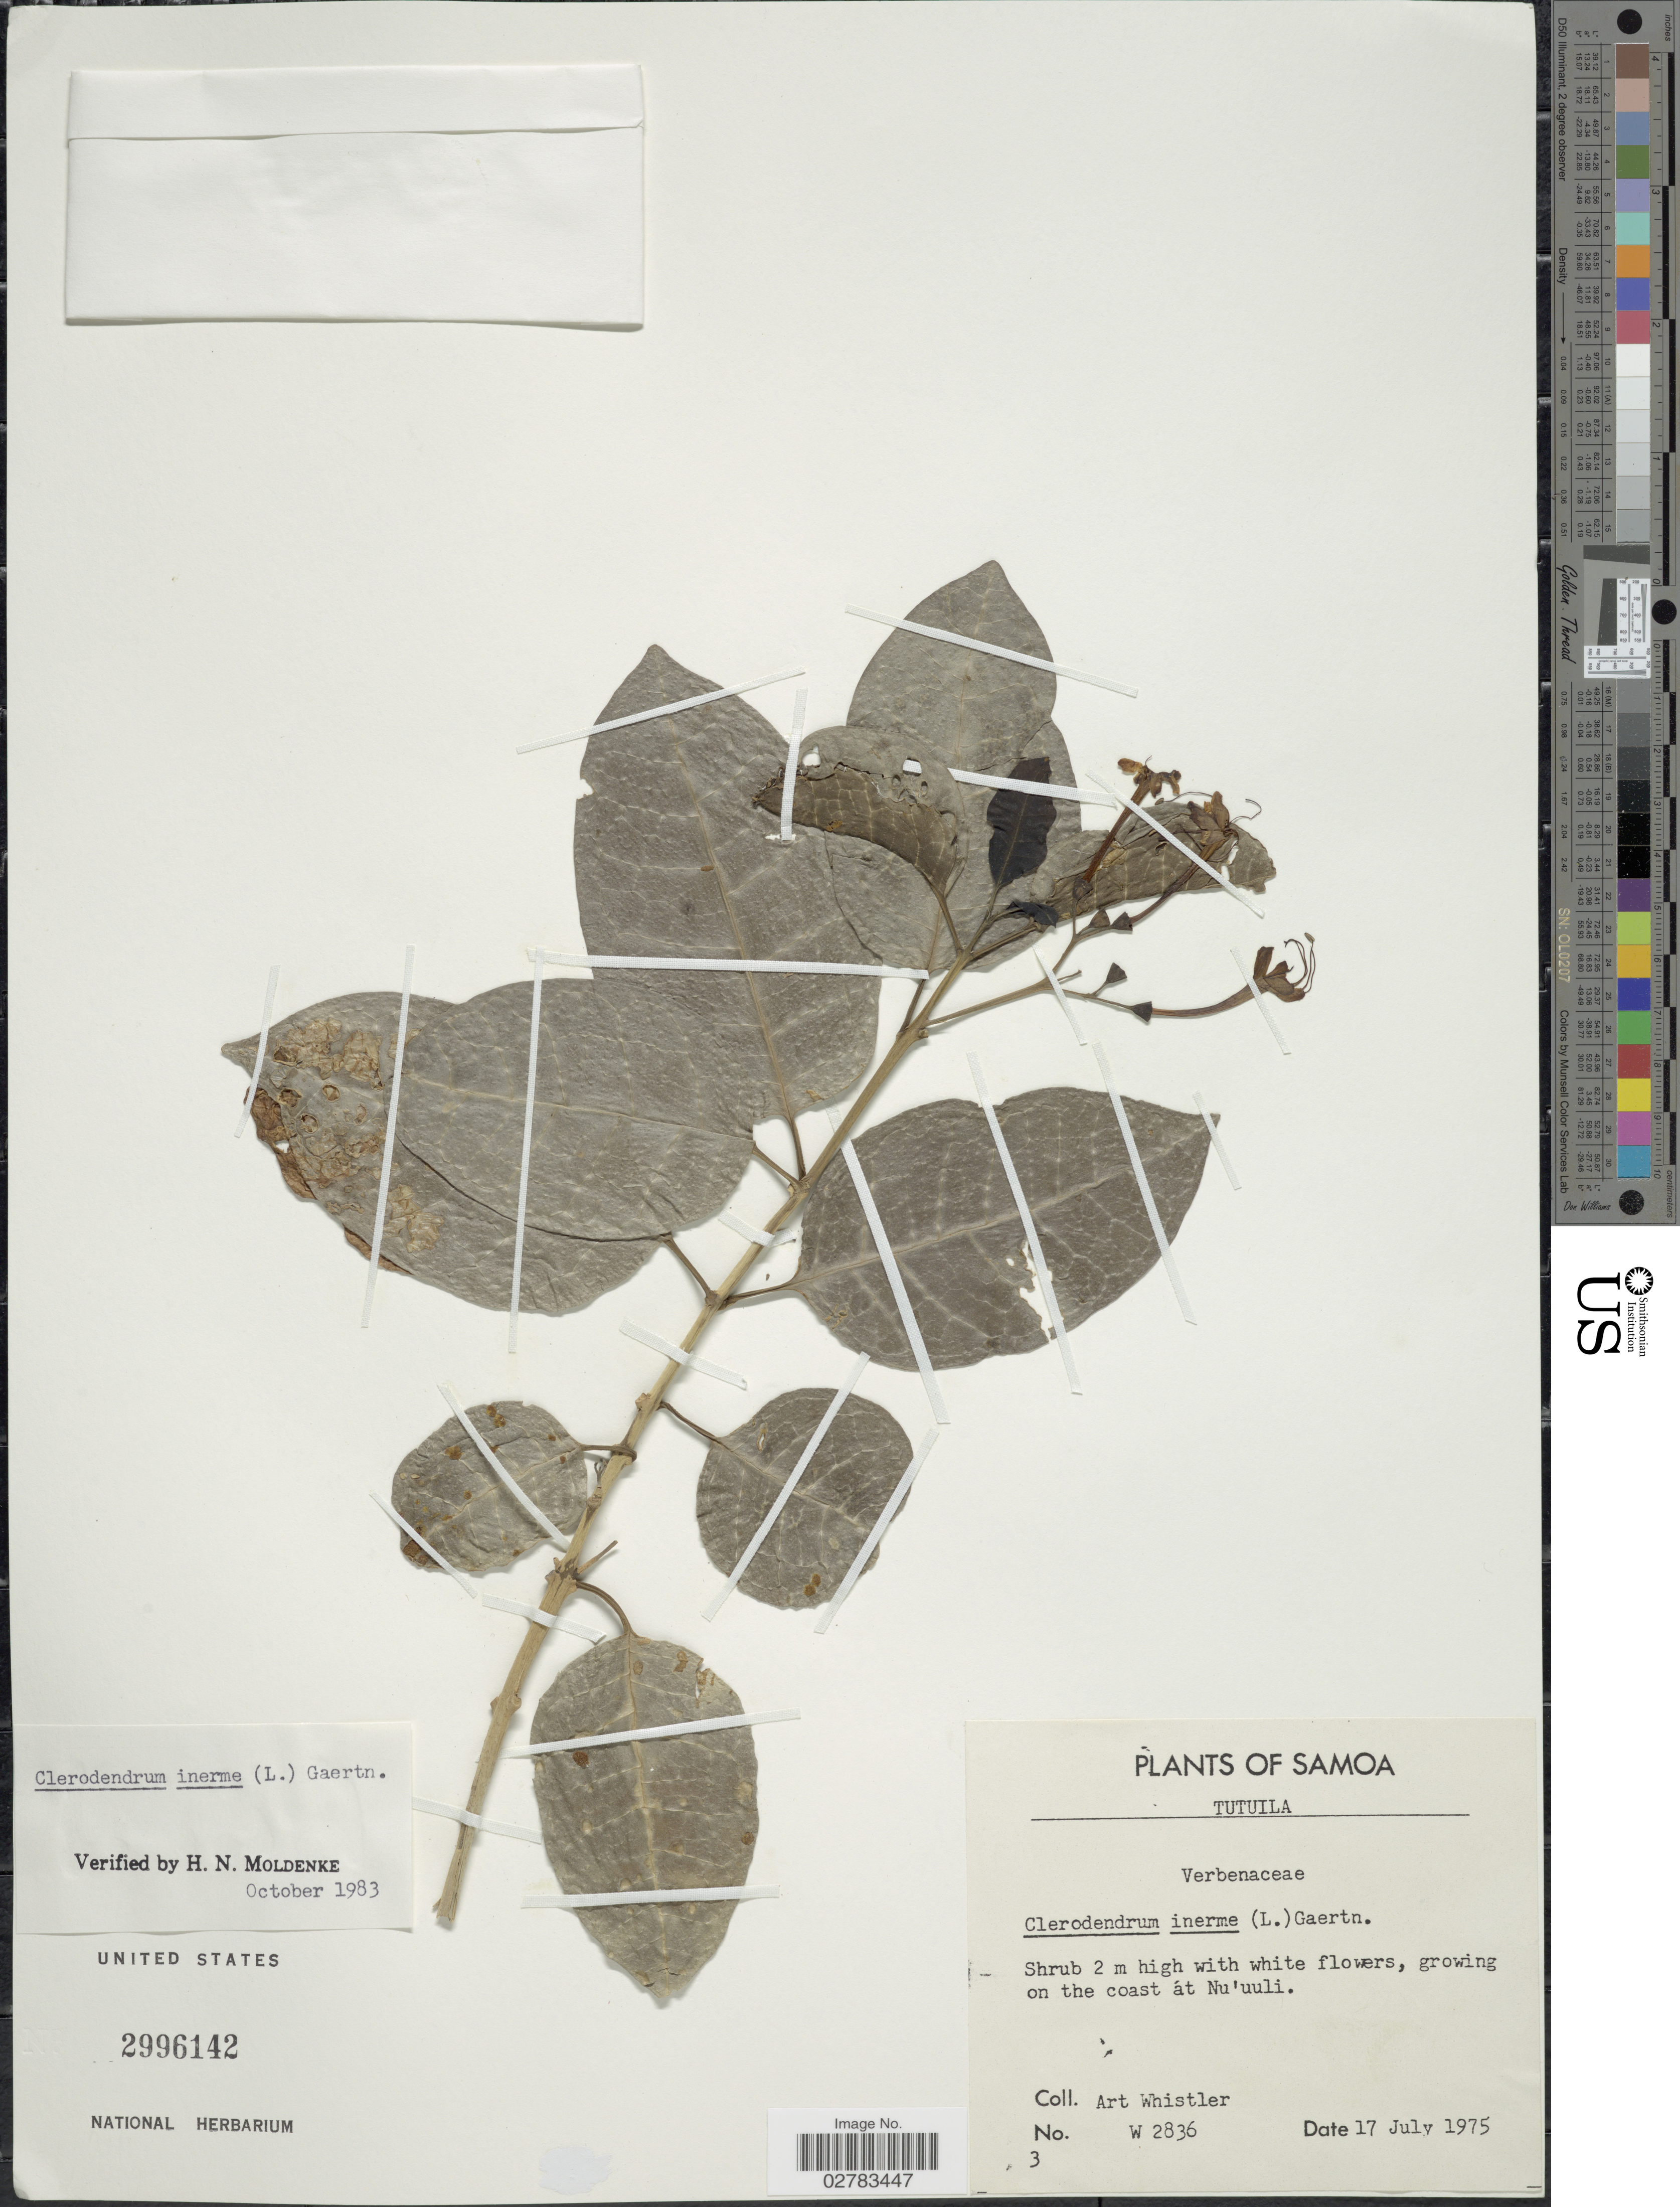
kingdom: Plantae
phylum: Tracheophyta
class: Magnoliopsida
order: Lamiales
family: Lamiaceae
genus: Clerodendrum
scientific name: Clerodendrum inerme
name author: (L.) Gaertn.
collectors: A. Whistler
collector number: W 2836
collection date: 1975-07-17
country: American Samoa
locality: Samoa, Tutuila, growing on the coast at Nu' uuli.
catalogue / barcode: US 2996142